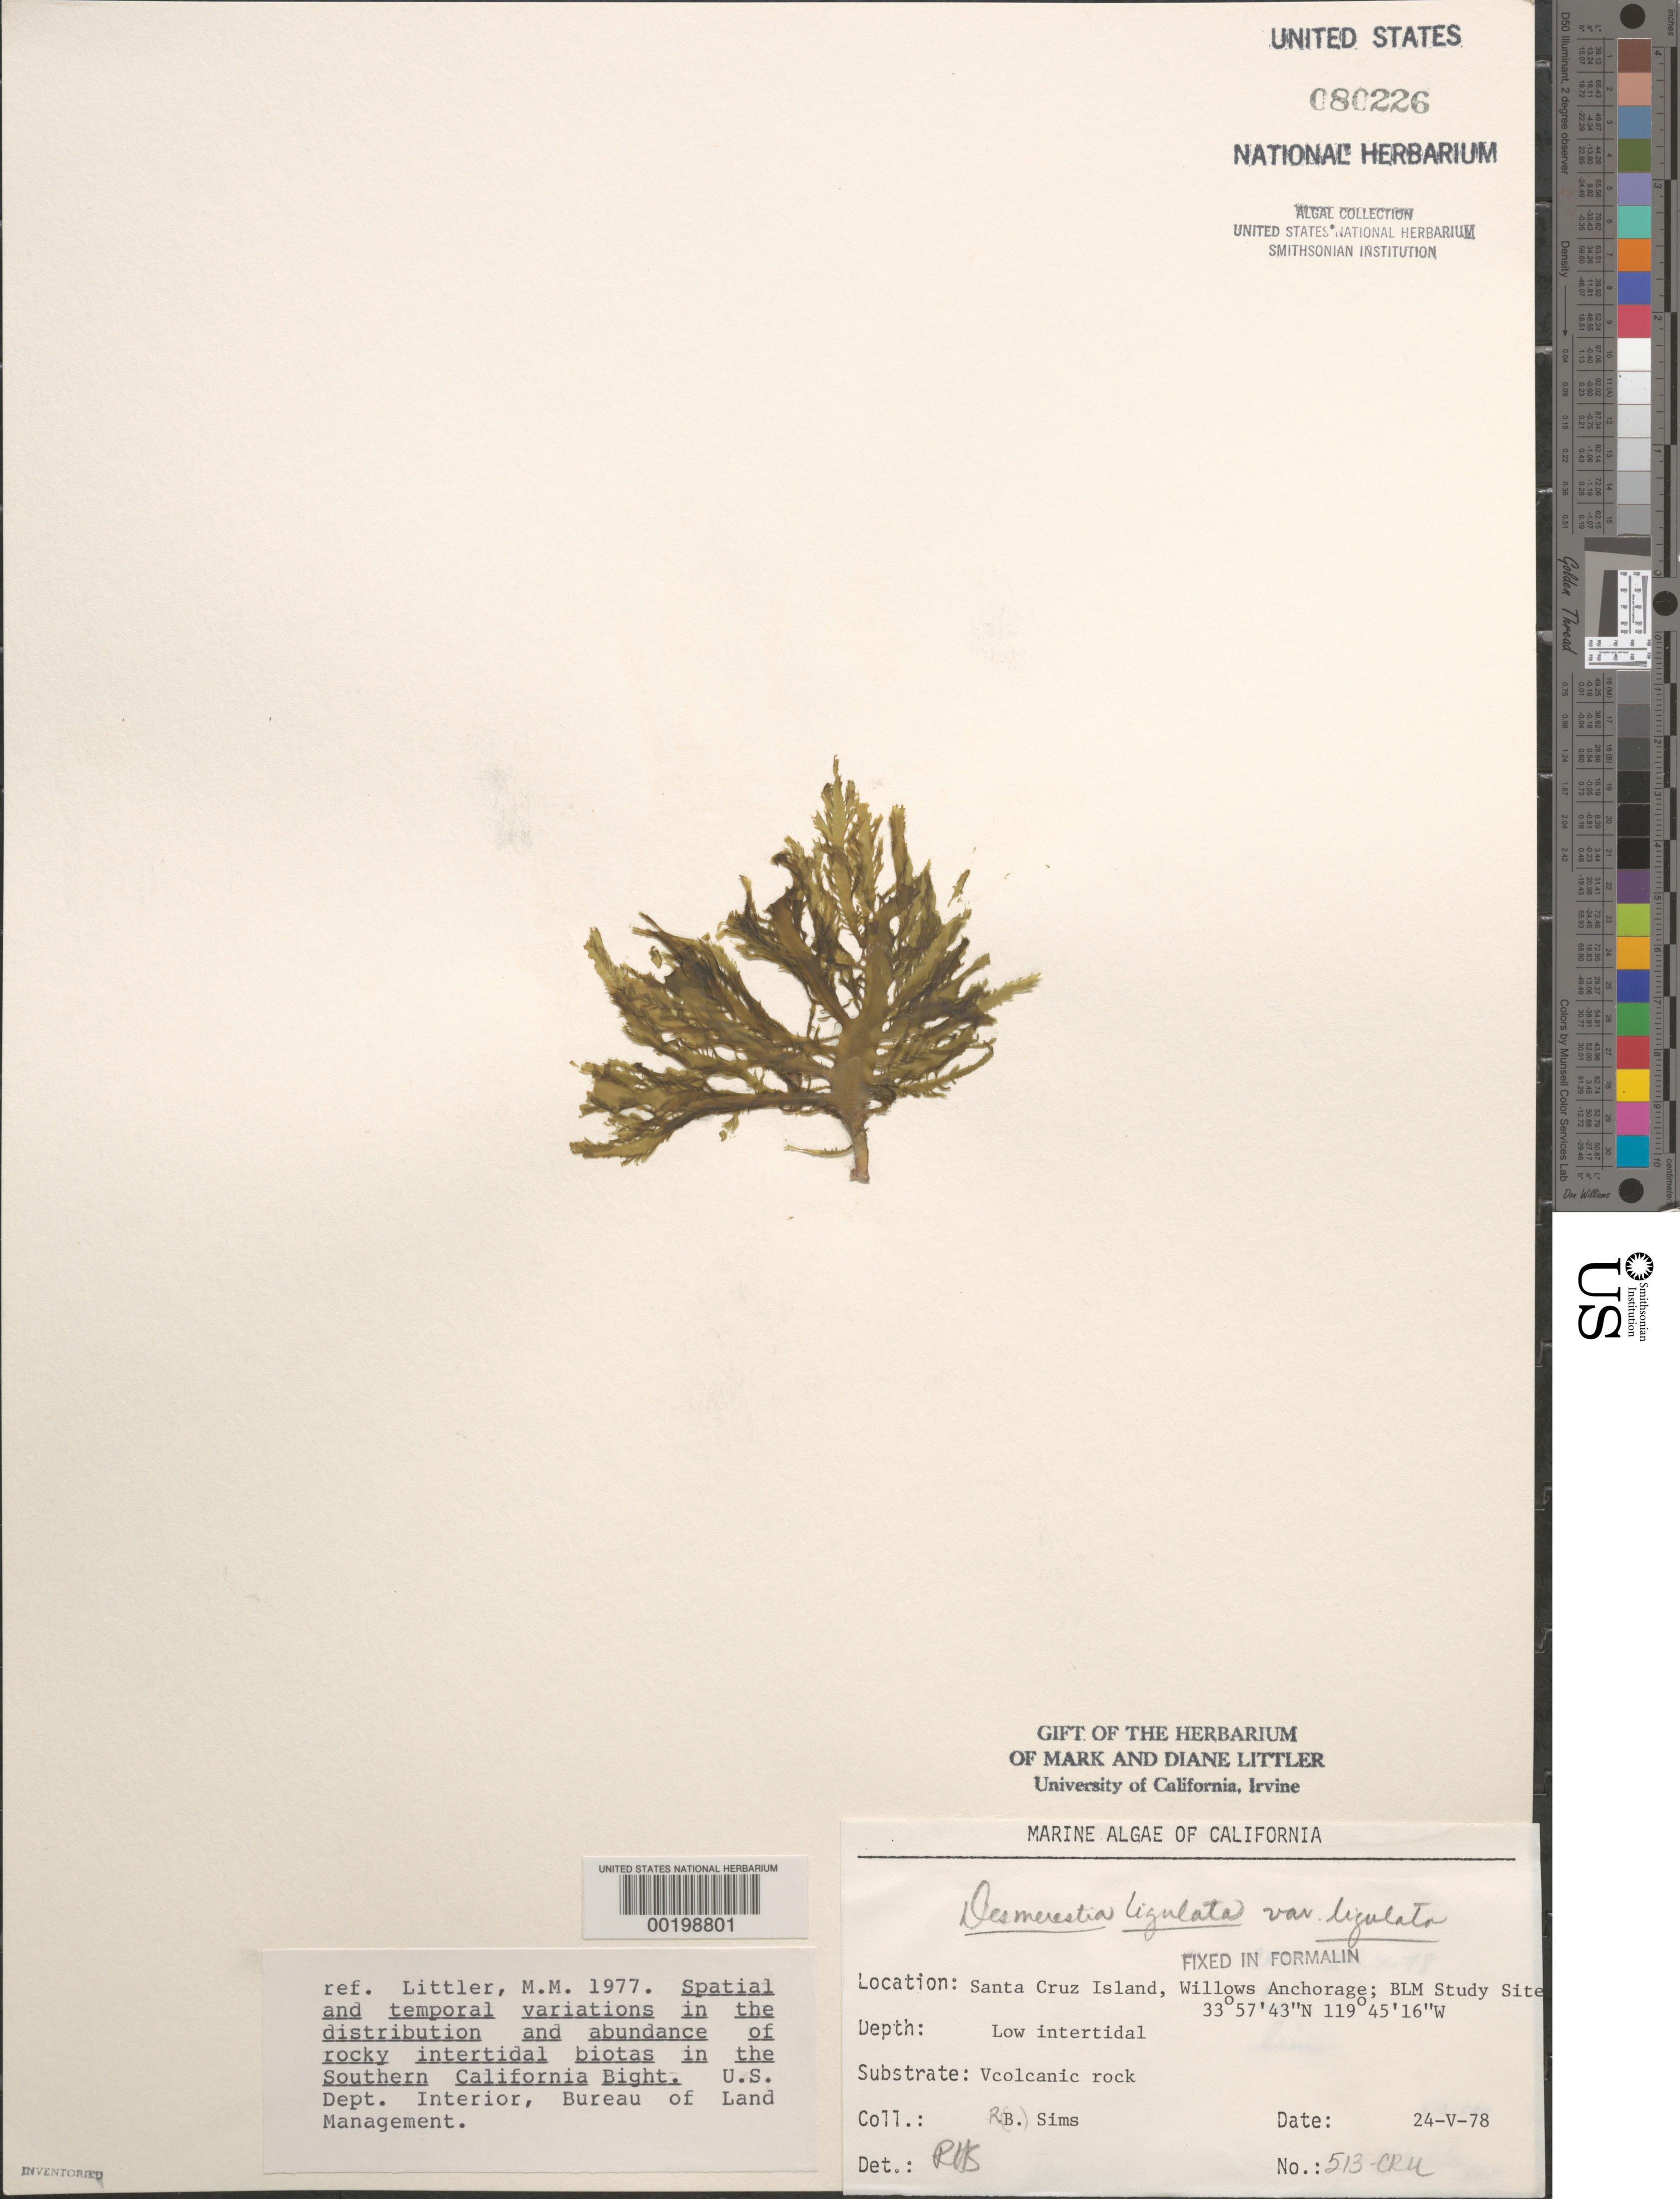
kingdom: Chromista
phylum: Ochrophyta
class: Phaeophyceae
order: Desmarestiales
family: Desmarestiaceae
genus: Desmarestia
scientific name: Desmarestia ligulata var. ligulata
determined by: Sims, Robert H.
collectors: R. H. Sims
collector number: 513-cru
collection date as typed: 24 May 1978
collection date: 1978-05-24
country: United States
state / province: California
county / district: Santa Barbara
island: Santa Cruz Island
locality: Willows Anchorage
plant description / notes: BLM-SOCALBIGHT Rocky Intertidal Survey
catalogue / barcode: US 80226